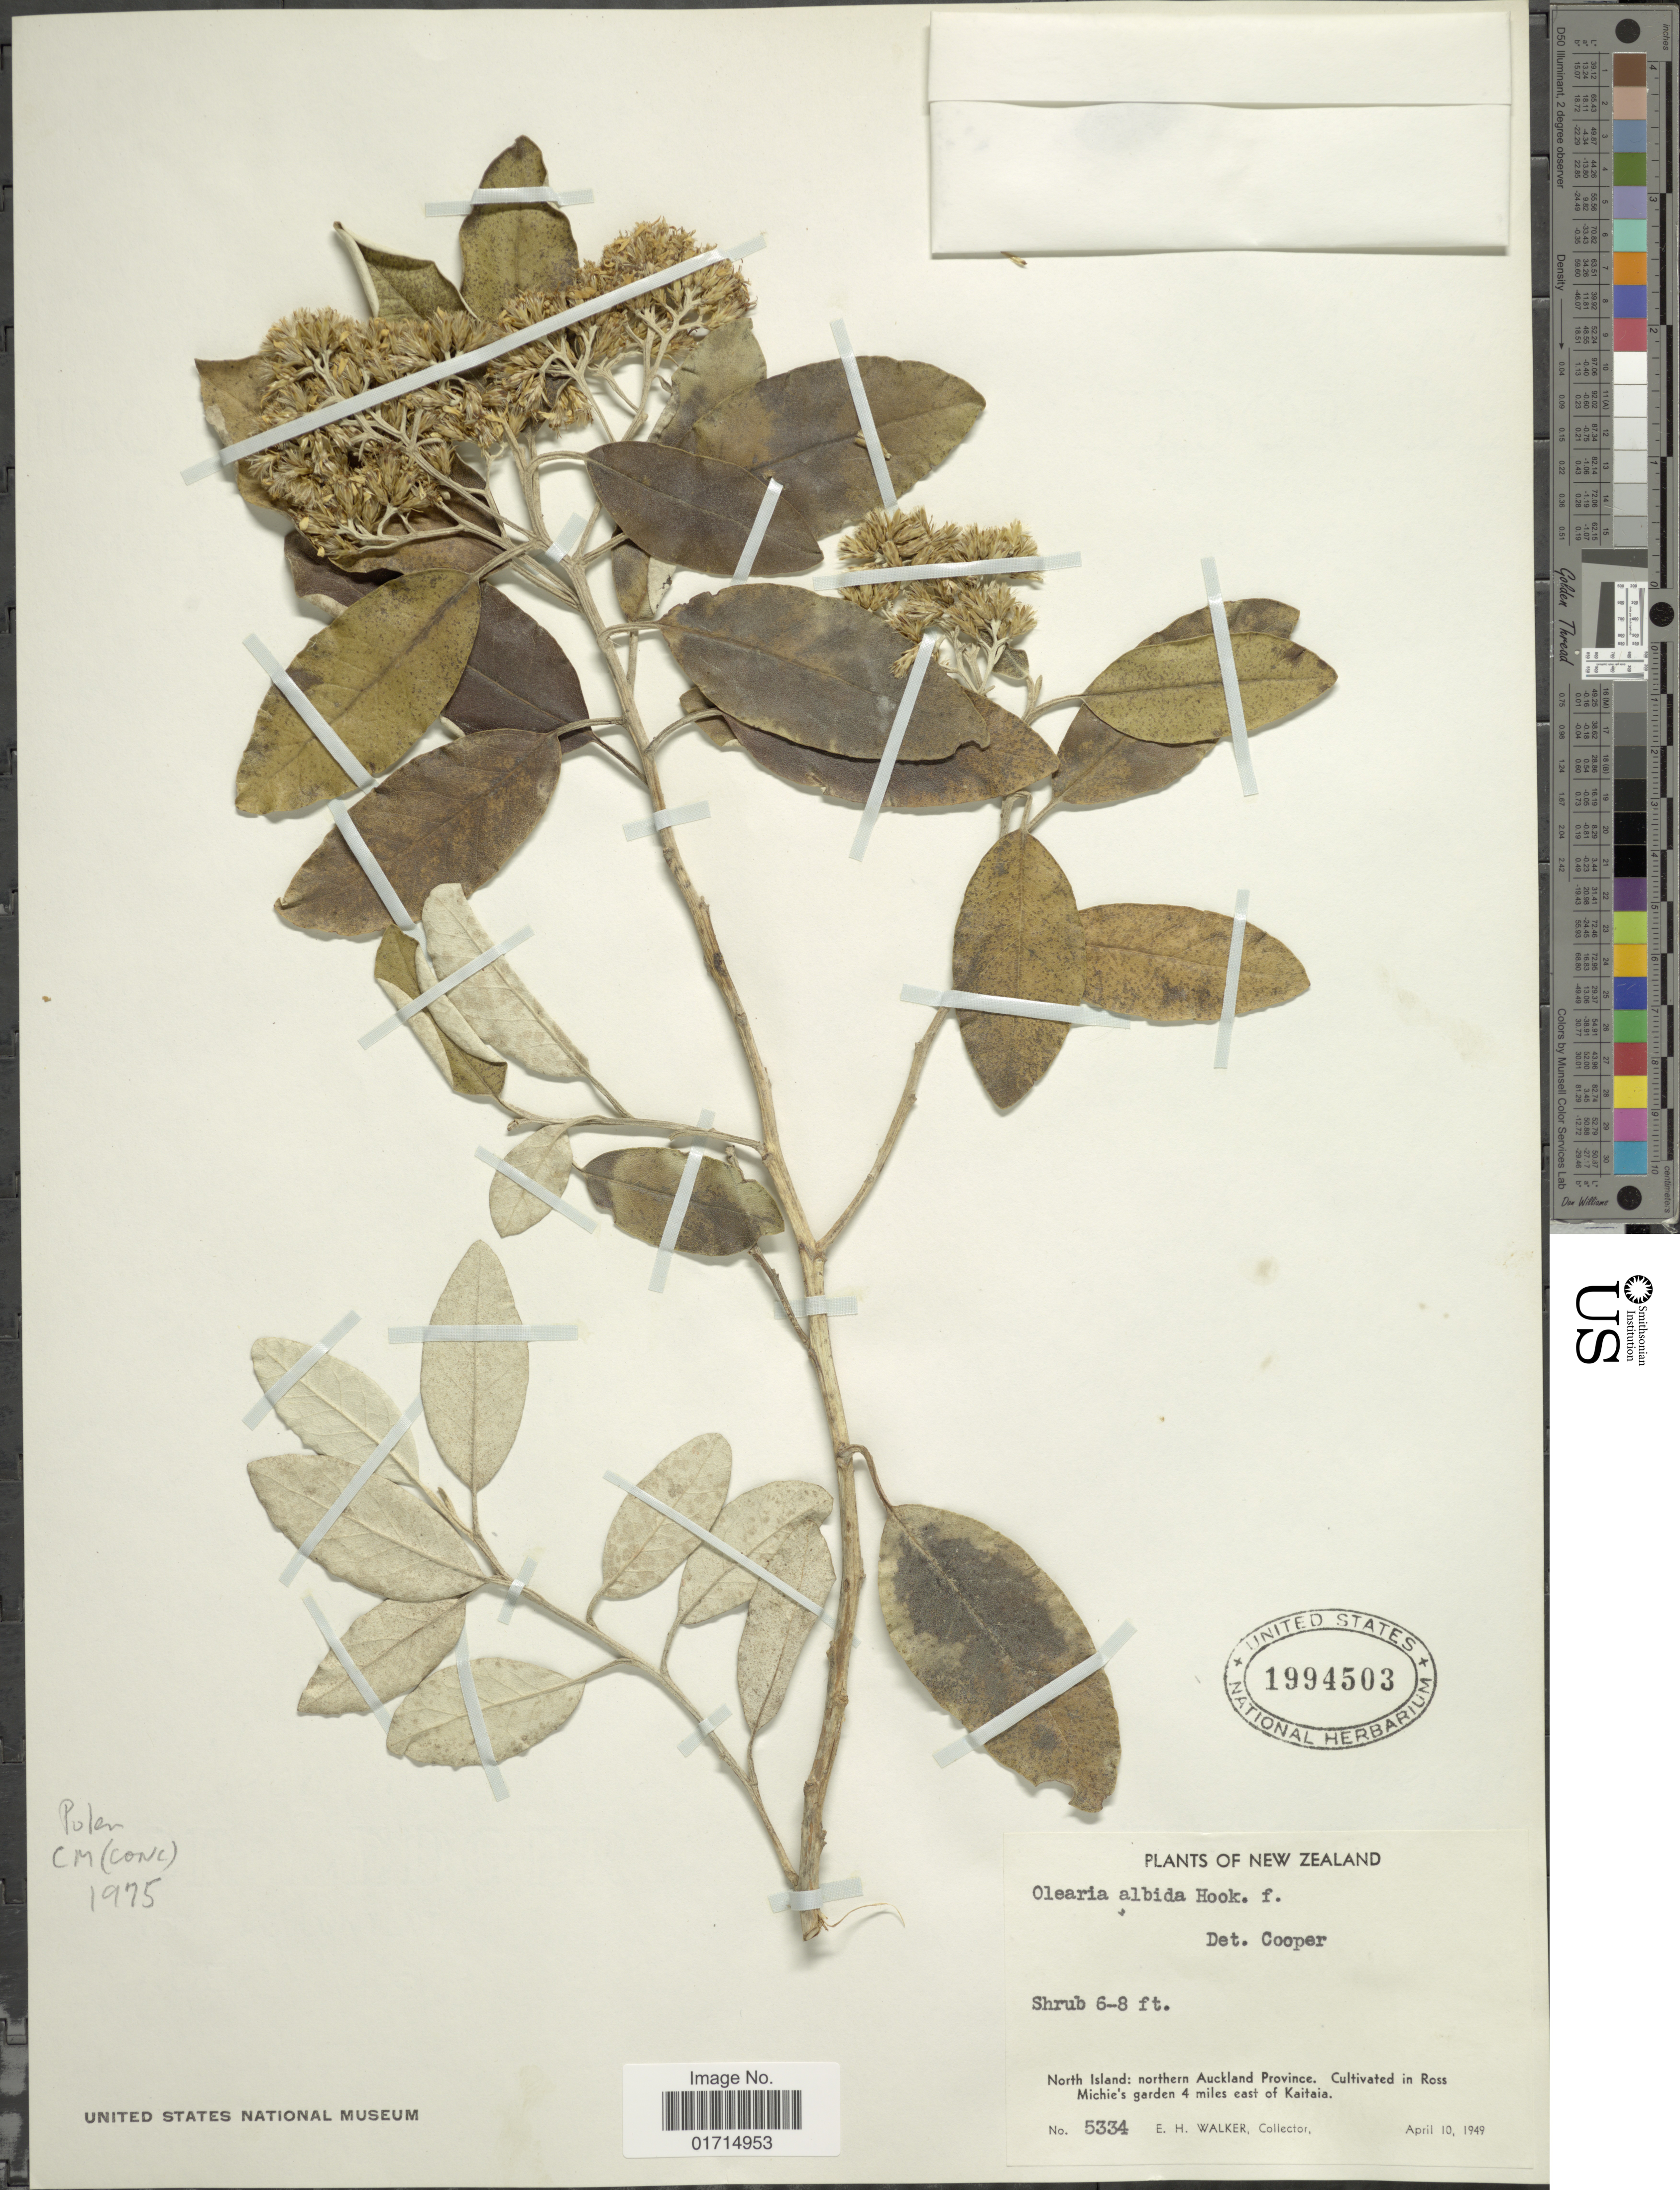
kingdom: Plantae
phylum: Tracheophyta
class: Magnoliopsida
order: Asterales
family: Asteraceae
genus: Olearia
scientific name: Olearia albida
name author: (Hook. f.) Hook. f.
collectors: E. H. Walker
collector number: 5334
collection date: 1949-04-10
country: New Zealand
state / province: Auckland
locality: North Island: northern Auckland Province. in Ross Michies's garden 4 miles east of Kaitaia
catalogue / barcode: US 1994503